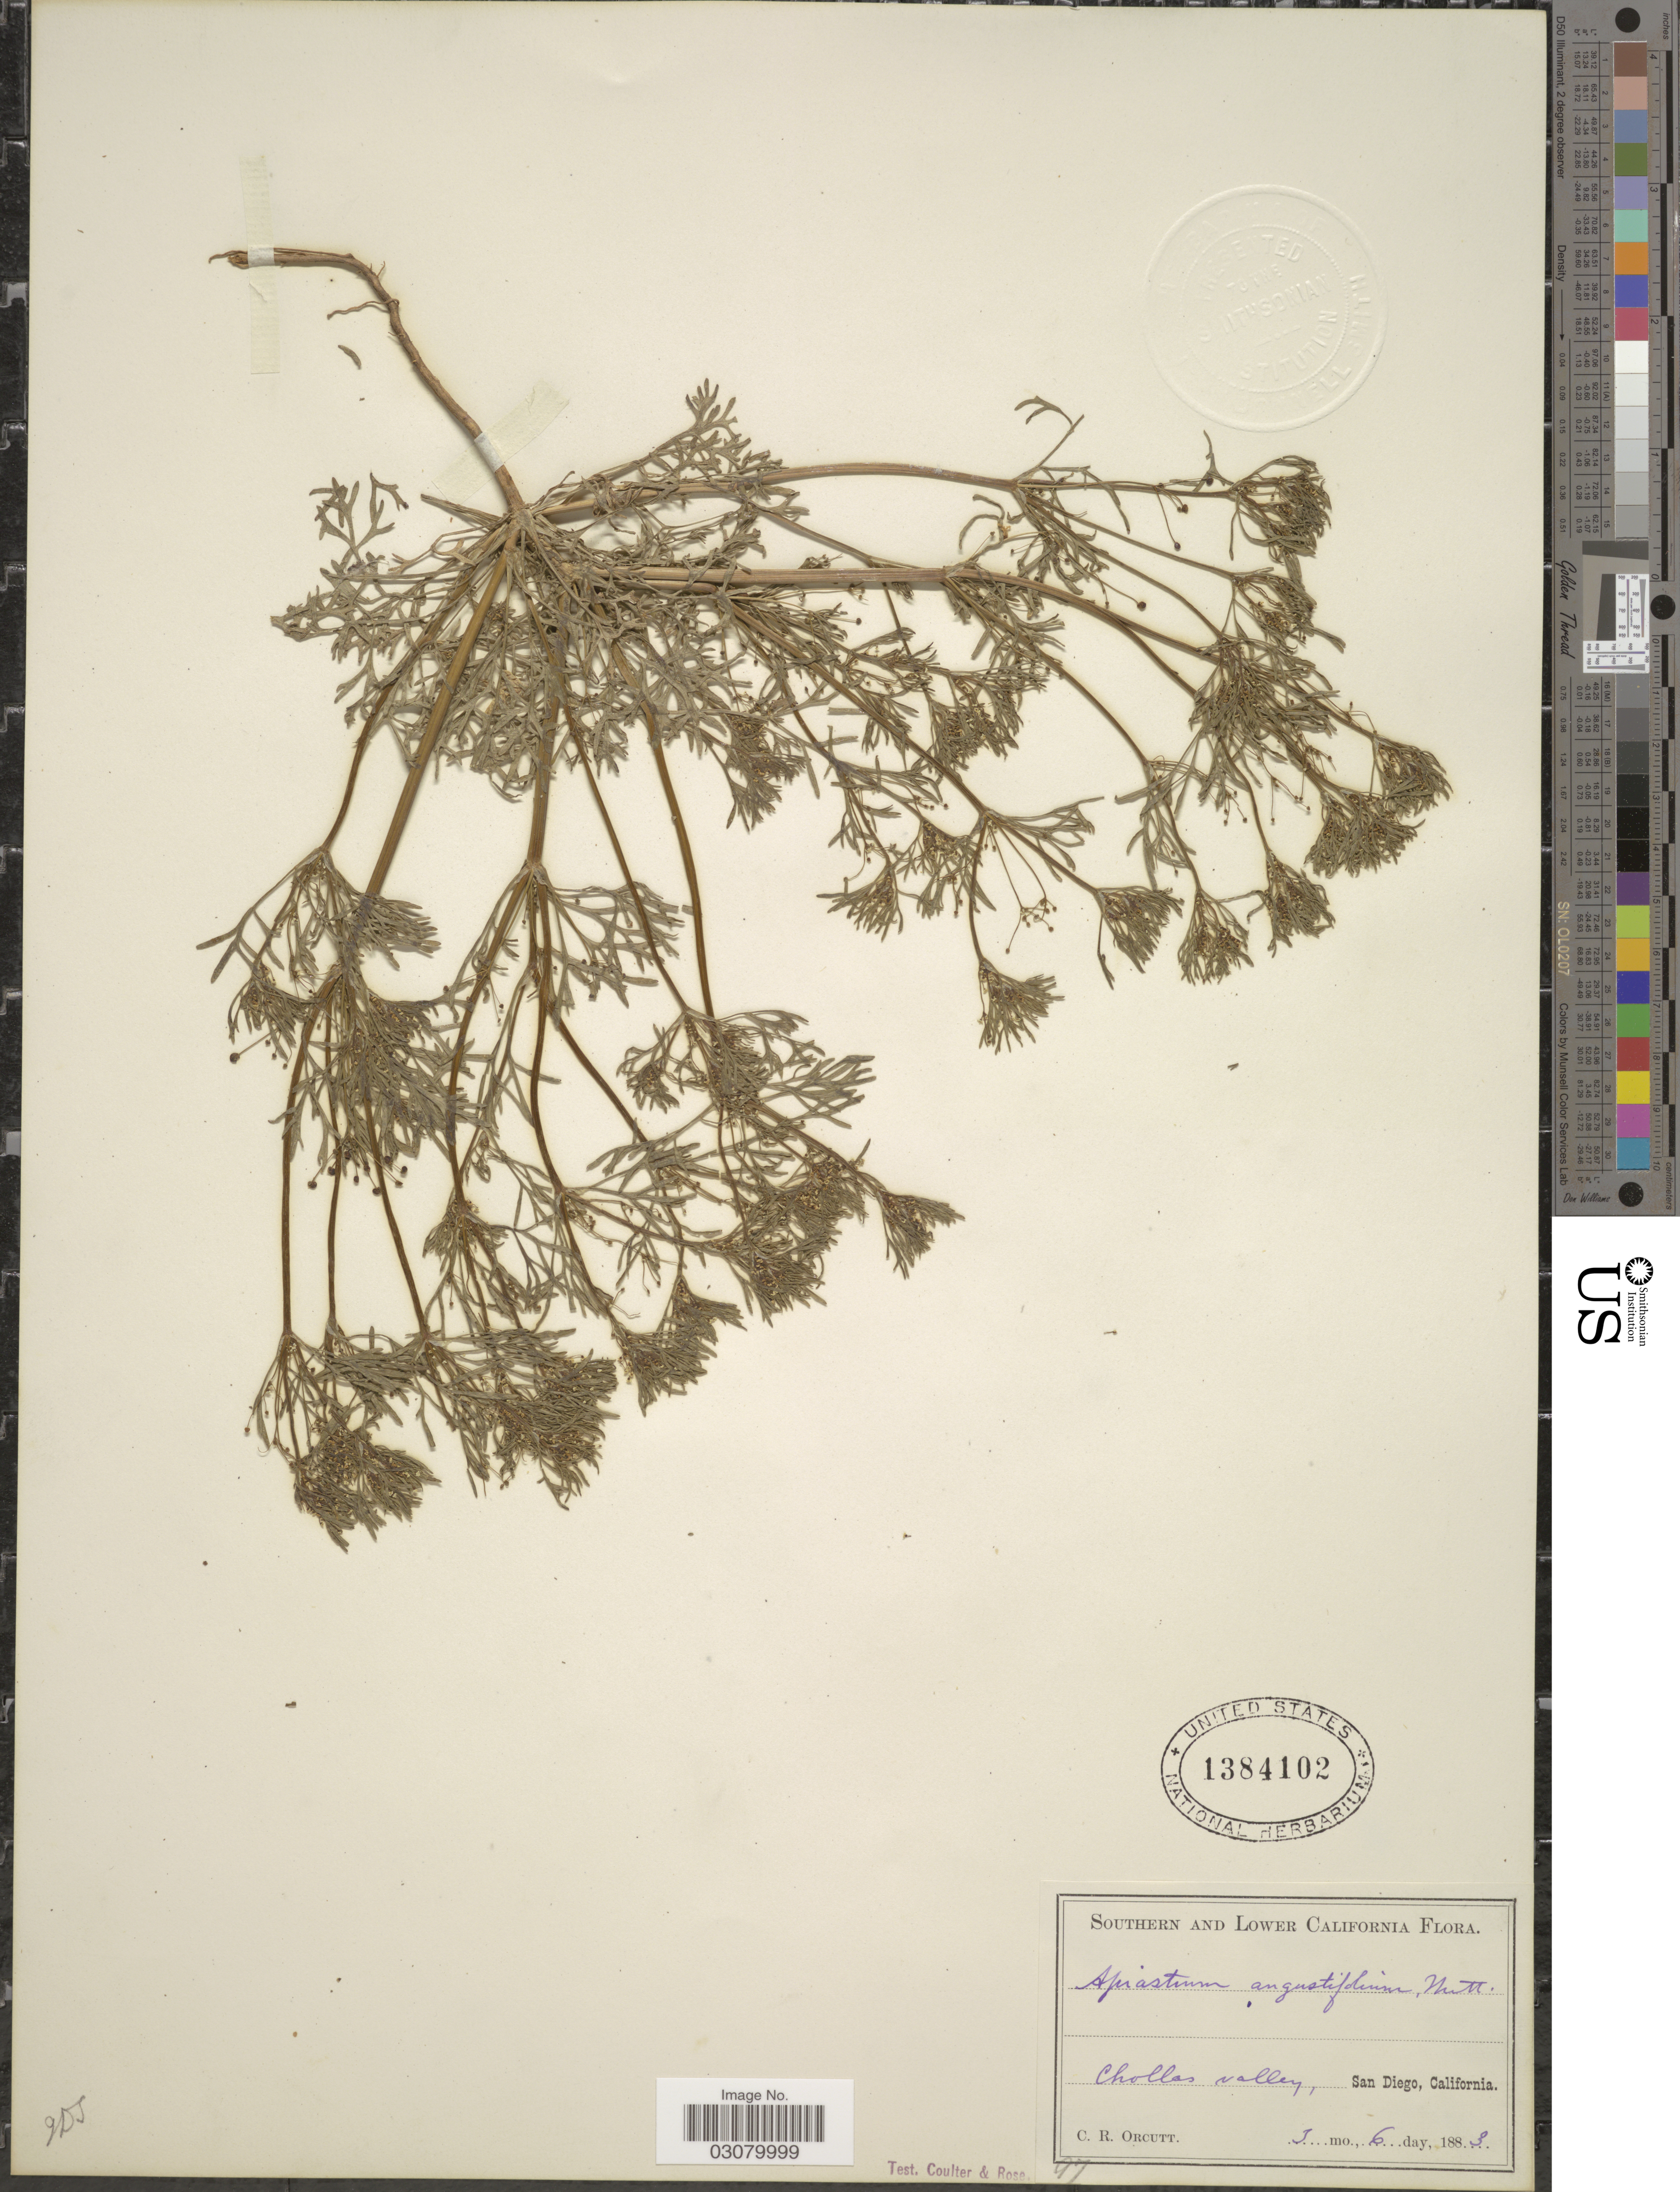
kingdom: Plantae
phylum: Tracheophyta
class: Magnoliopsida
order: Apiales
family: Apiaceae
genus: Apiastrum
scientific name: Apiastrum angustifolium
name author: Nutt.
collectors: C. R. Orcutt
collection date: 1883-03-06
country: United States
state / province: California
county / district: San Diego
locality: Southern and Lower California. Chollas valley, San Diego.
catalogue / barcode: US 1384102